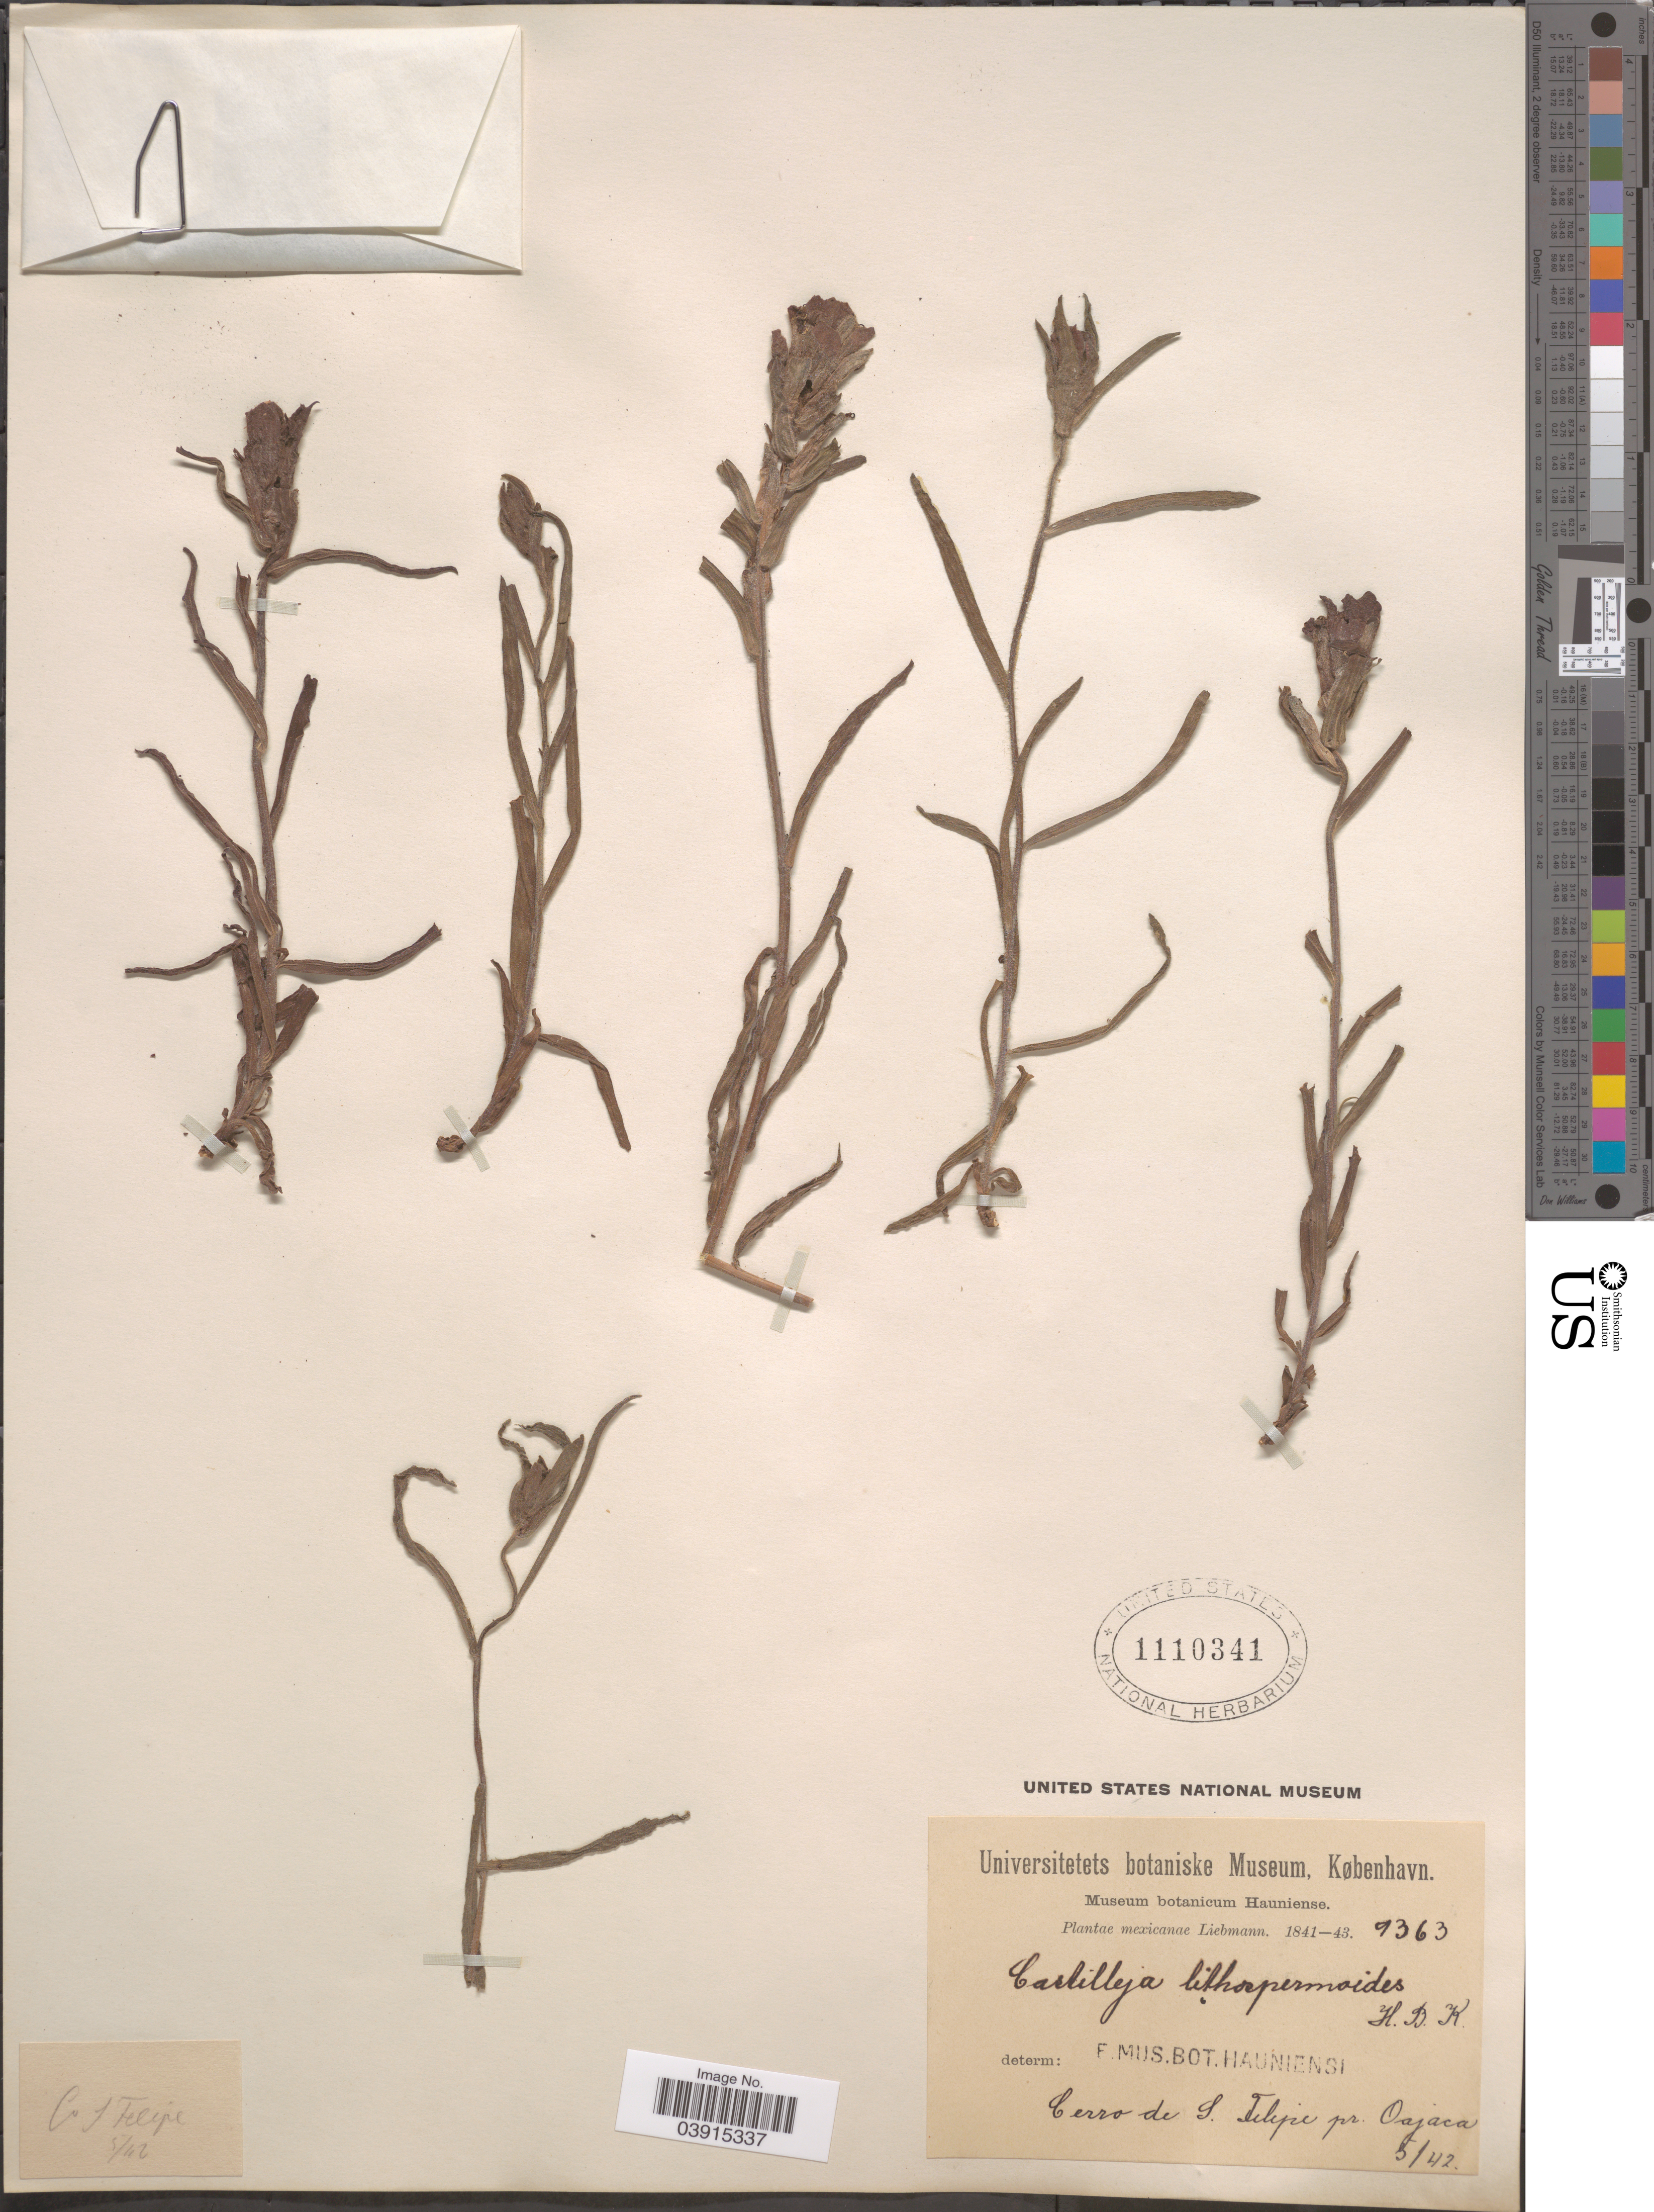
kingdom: Plantae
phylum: Tracheophyta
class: Magnoliopsida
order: Lamiales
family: Orobanchaceae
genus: Castilleja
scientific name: Castilleja lithospermoides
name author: Kunth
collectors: Liebmann, --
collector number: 9363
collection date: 1842-05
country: Mexico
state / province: Oaxaca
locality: Cerro de S. Felipe pr. Oajaca.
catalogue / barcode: US 1110341